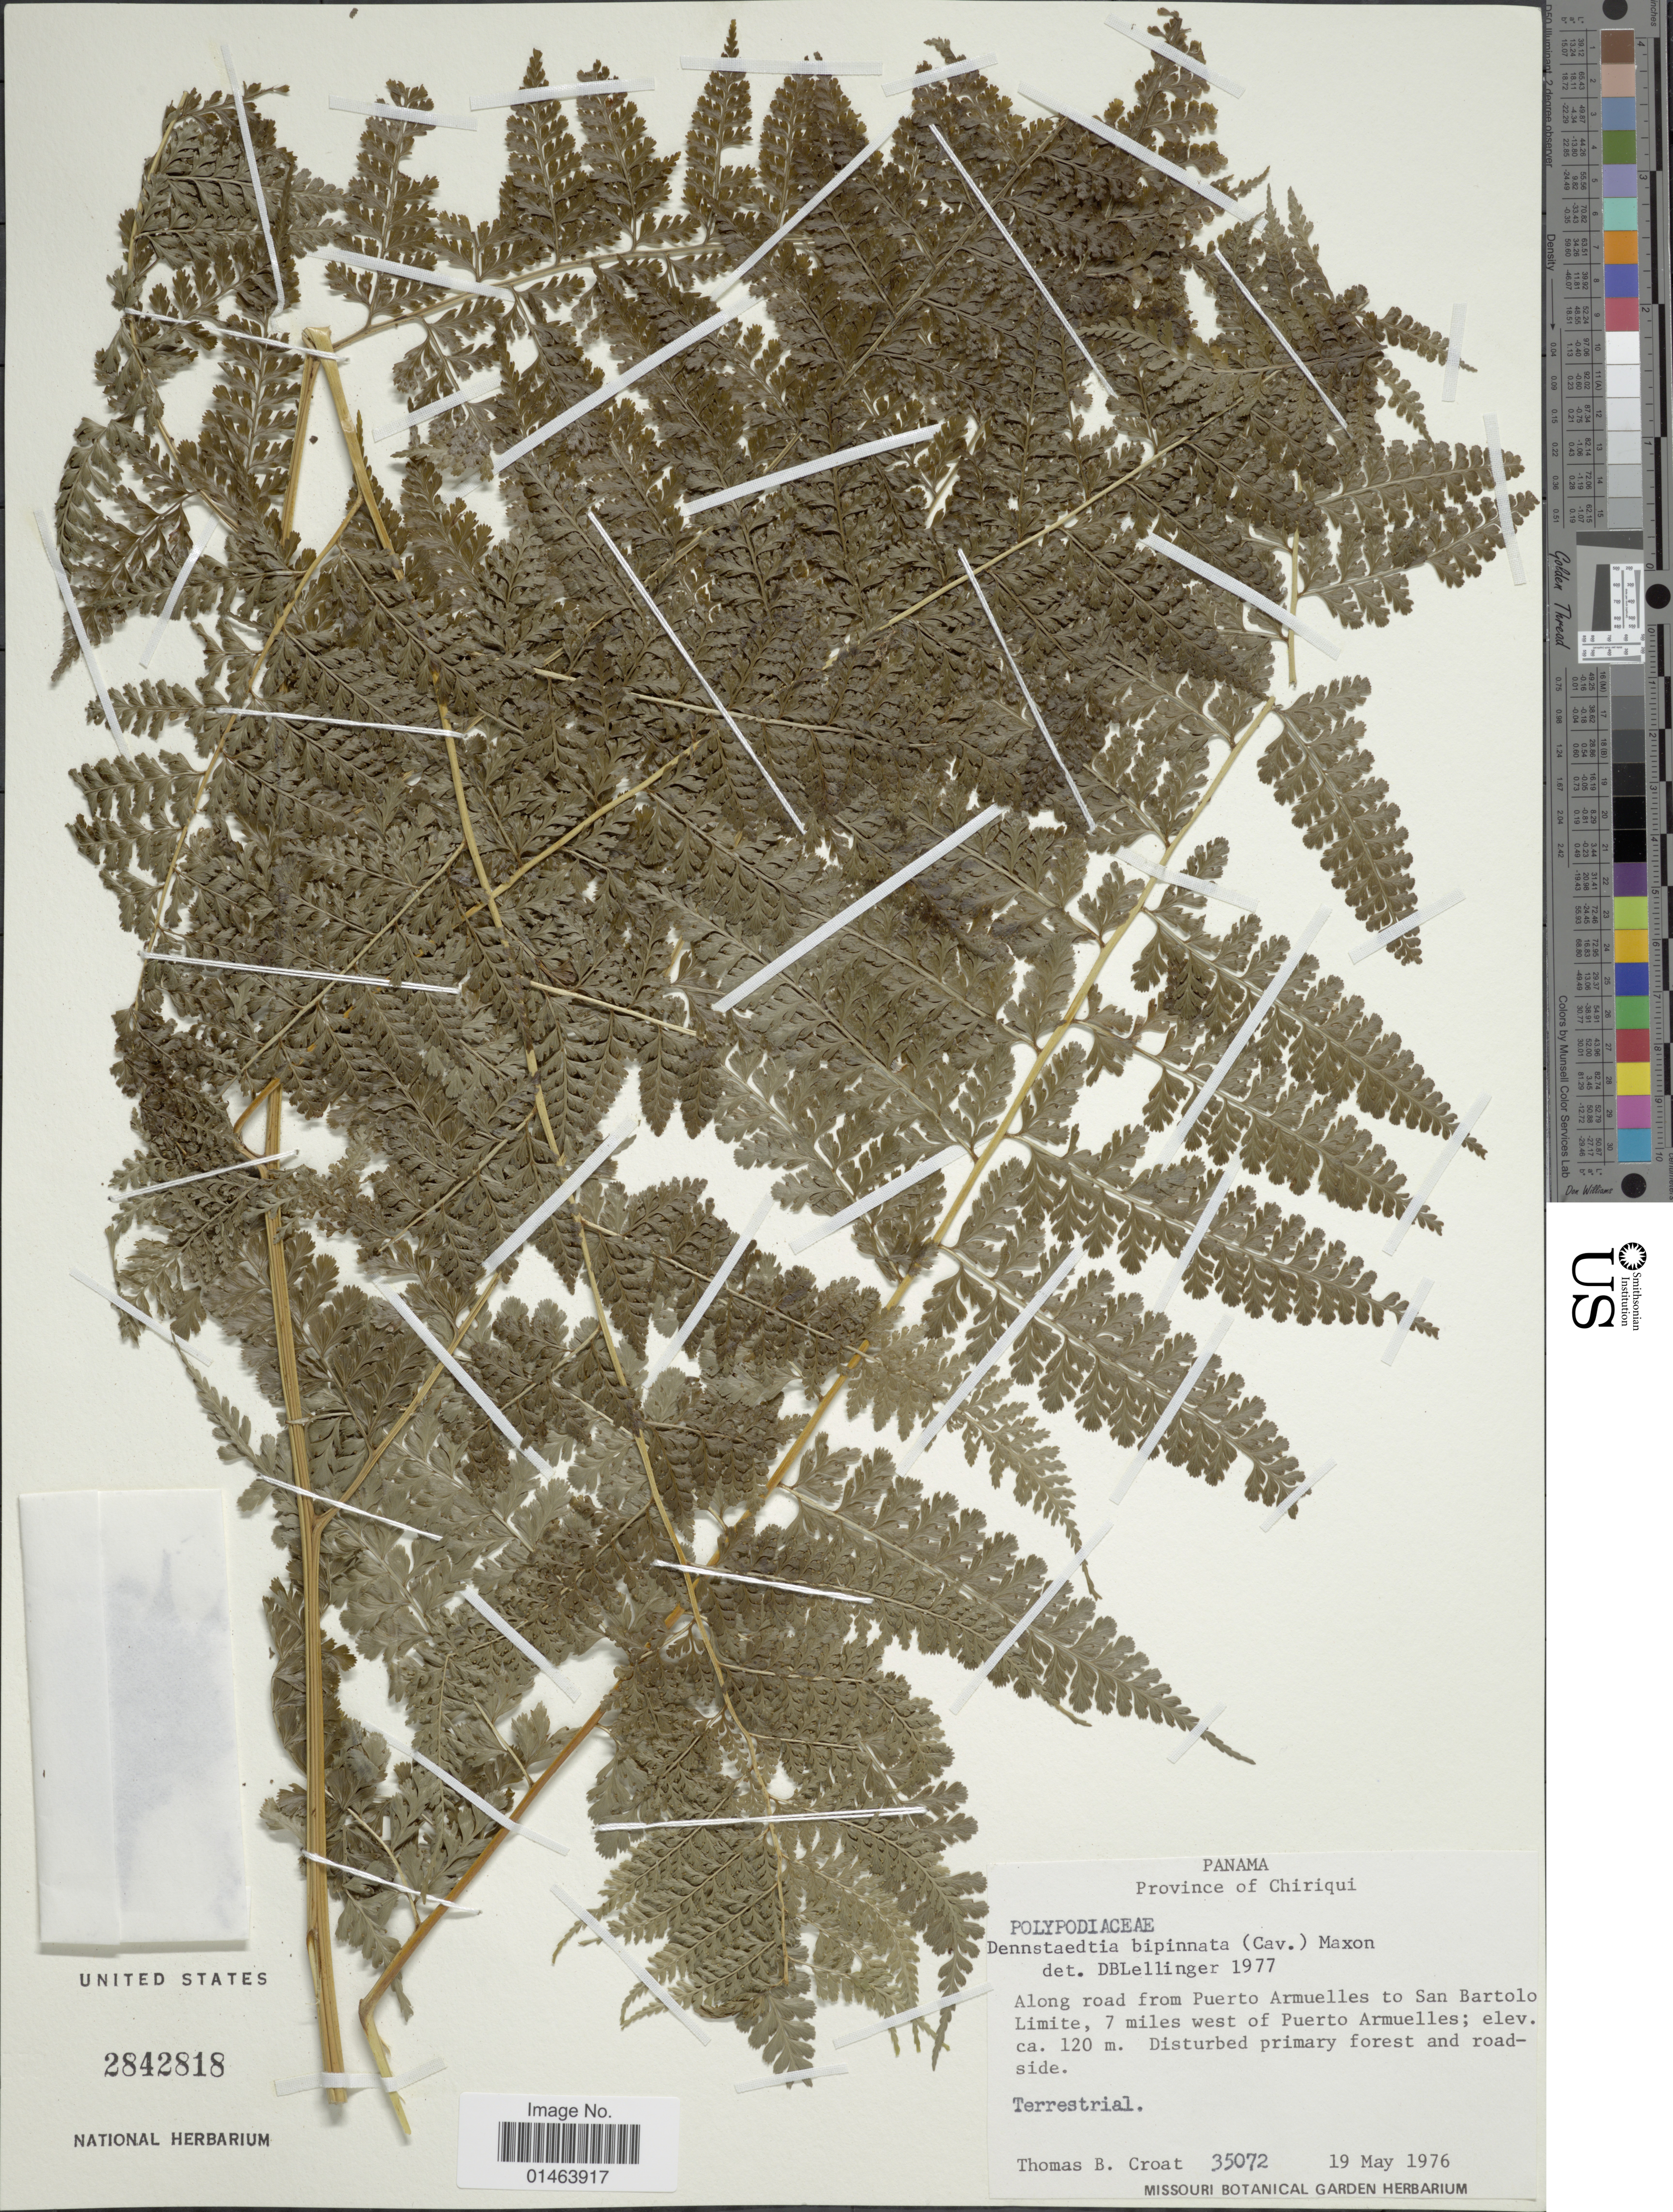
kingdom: Plantae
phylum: Tracheophyta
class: Polypodiopsida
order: Polypodiales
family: Dennstaedtiaceae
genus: Dennstaedtia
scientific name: Dennstaedtia bipinnata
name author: (Cav.) Maxon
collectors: T. B. Croat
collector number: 35072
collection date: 1976-05-19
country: Panama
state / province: Chiriqui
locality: Panama, Along road from Puerto Armuelles to San bartolo Limite, 7 miles west of Puerto Armuelles.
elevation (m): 120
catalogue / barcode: US 2842818